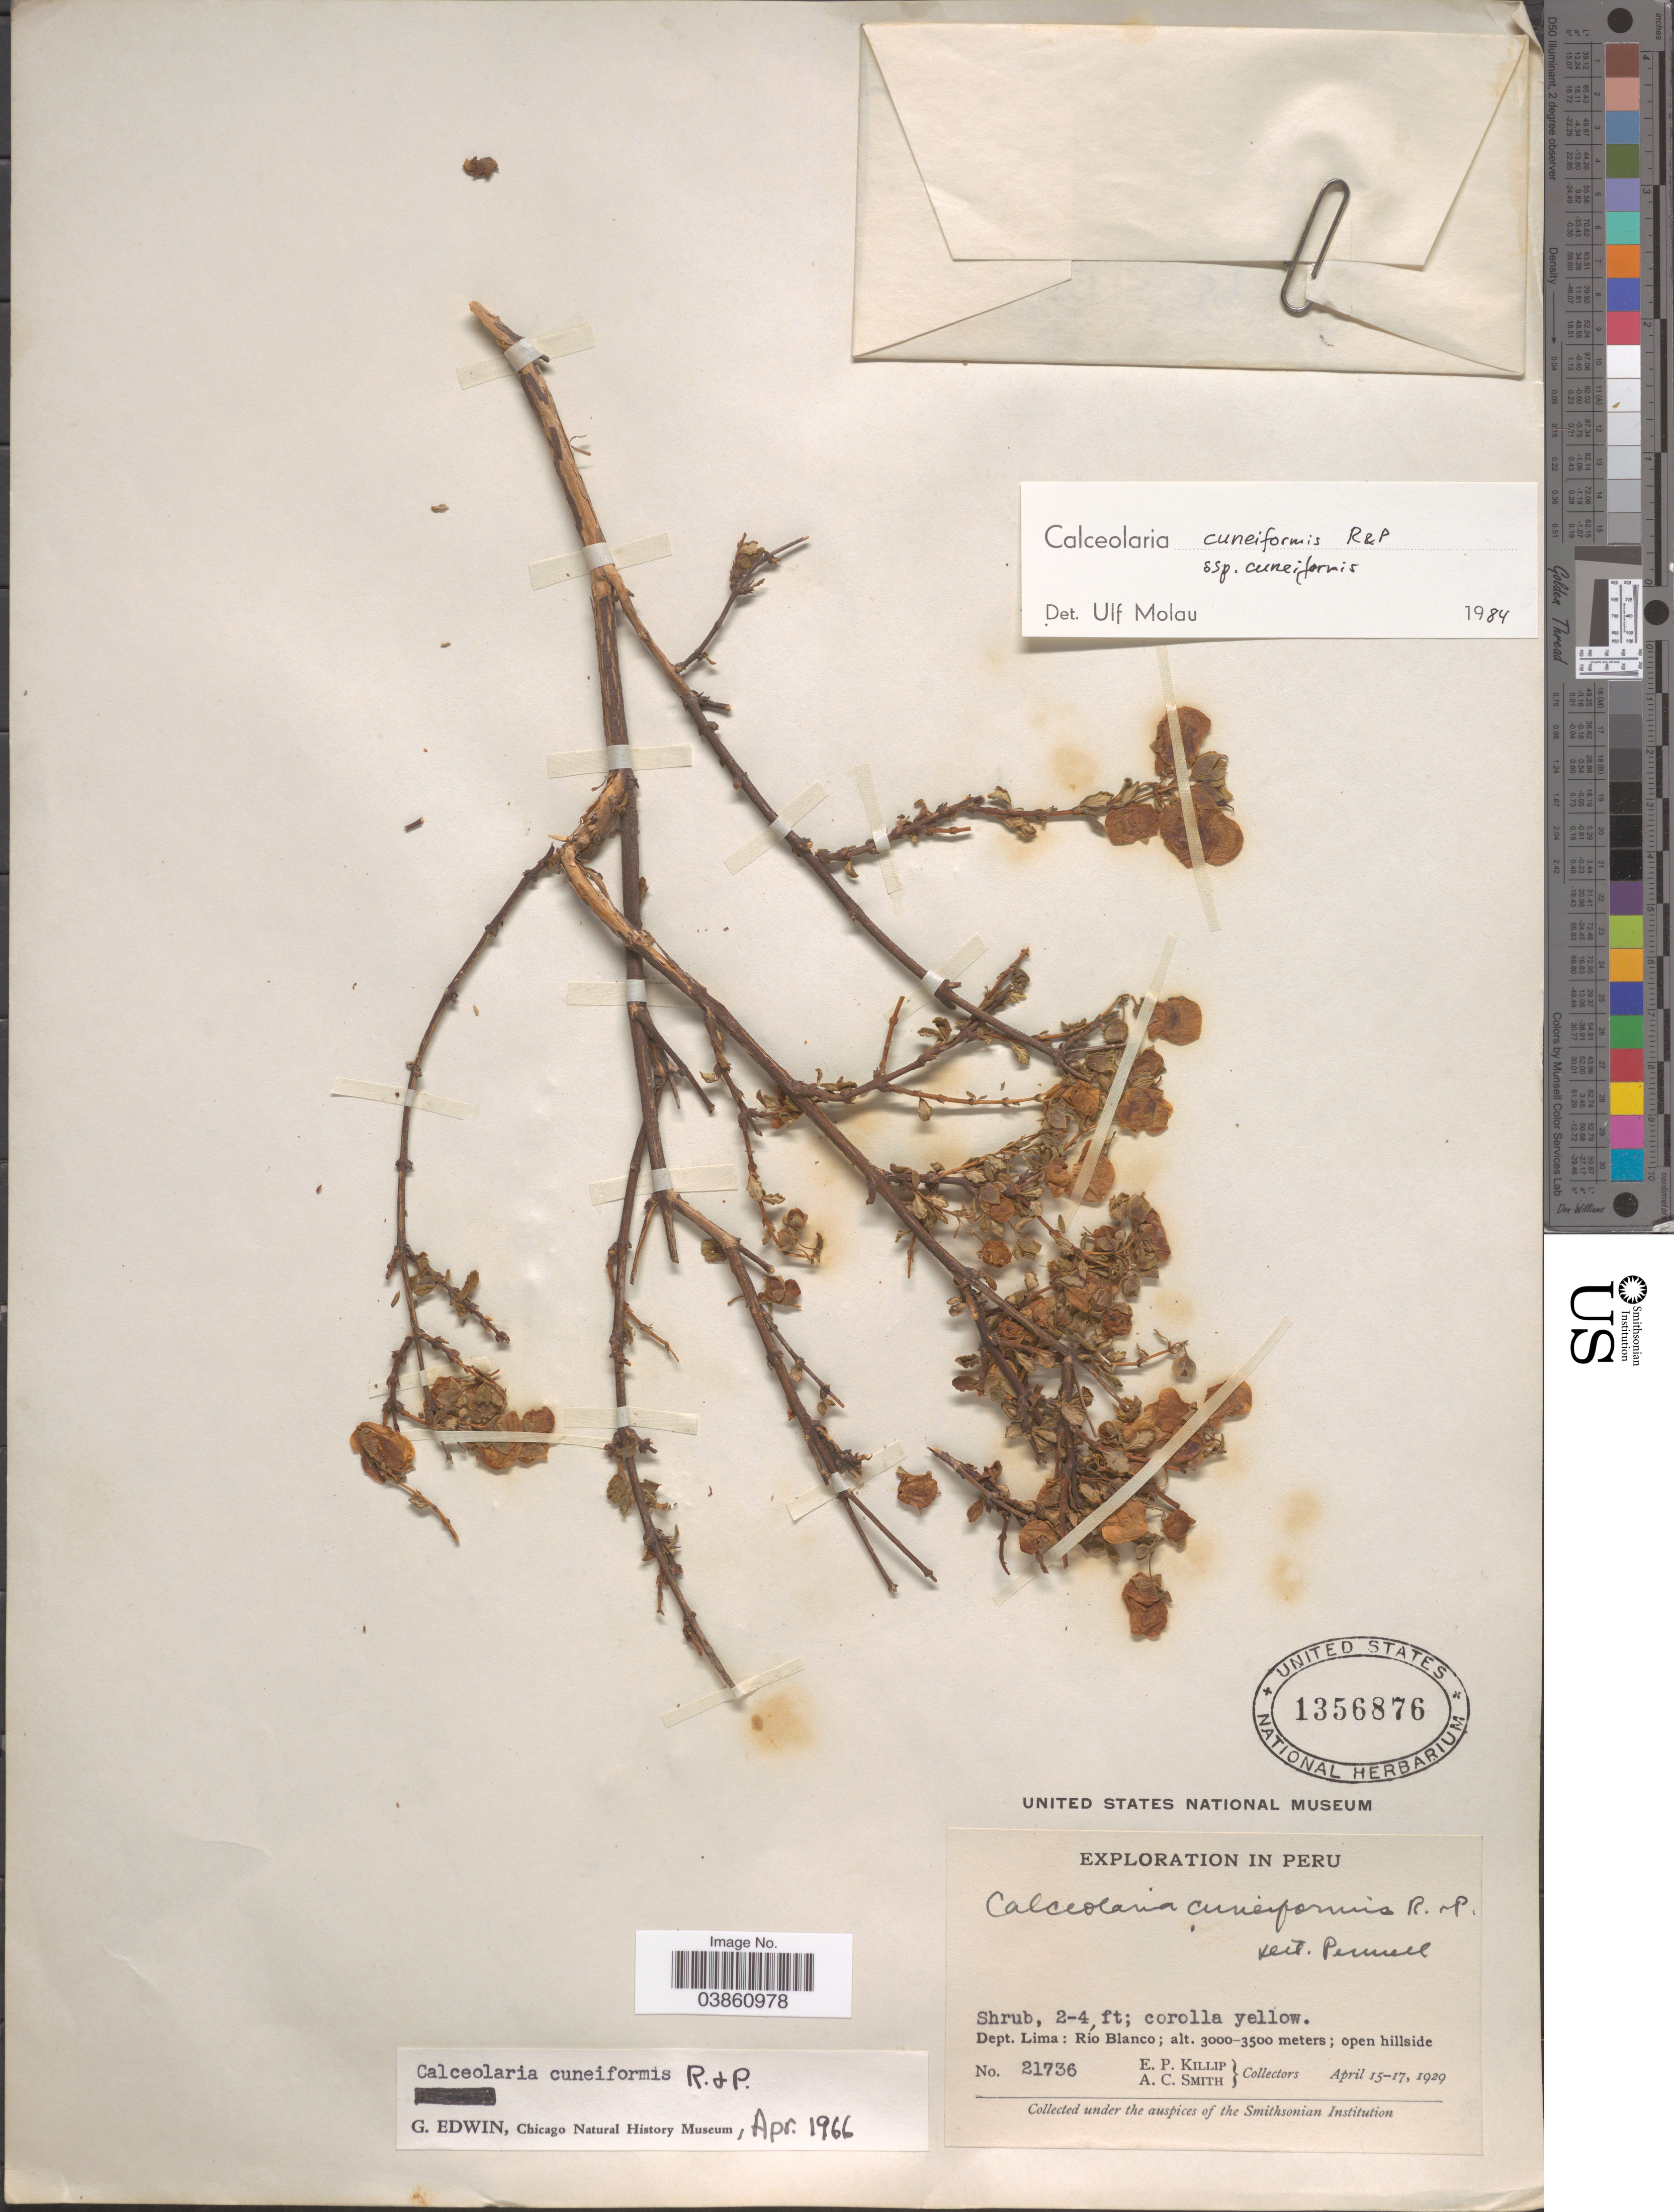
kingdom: Plantae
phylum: Tracheophyta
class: Magnoliopsida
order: Lamiales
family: Calceolariaceae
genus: Calceolaria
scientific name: Calceolaria cuneiformis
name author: Ruiz & Pav.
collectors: E. P. Killip & A. C. Smith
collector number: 21736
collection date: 1929-04-15/1929-04-17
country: Peru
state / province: Lima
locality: Dept. Lima: Río Blanco.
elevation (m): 3000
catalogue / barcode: US 1356876